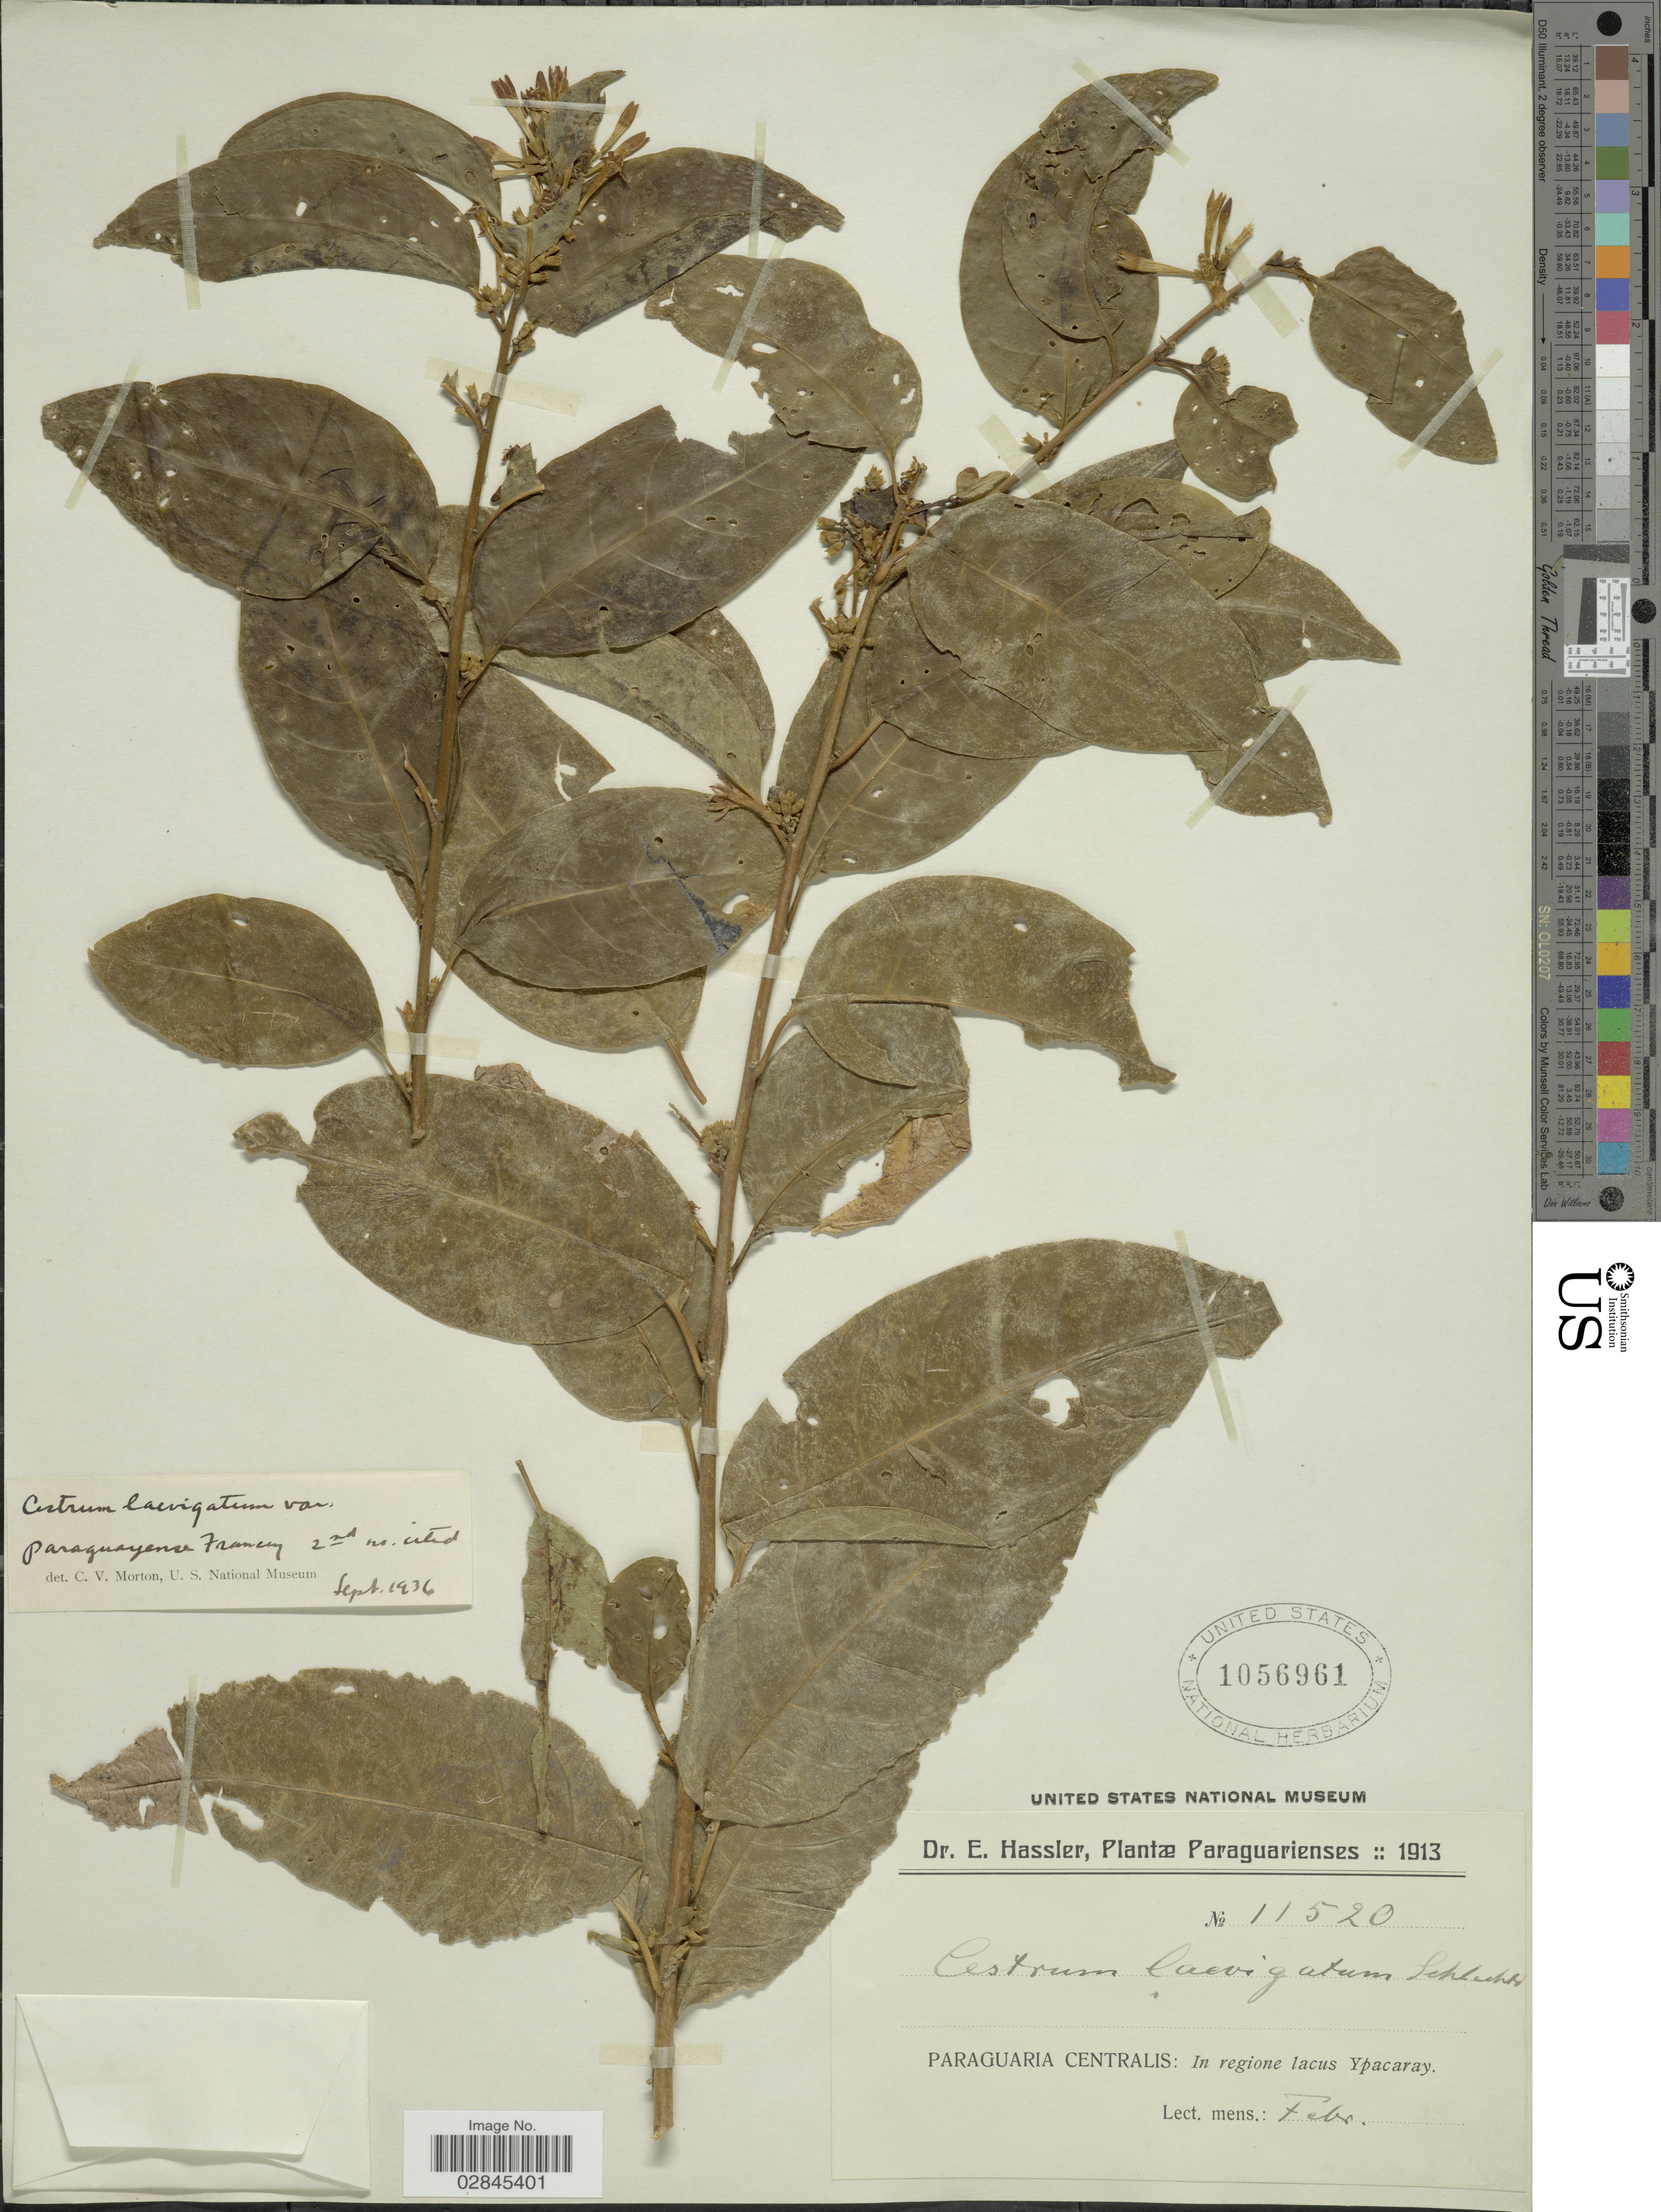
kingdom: Plantae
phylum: Tracheophyta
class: Magnoliopsida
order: Solanales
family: Solanaceae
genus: Cestrum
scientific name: Cestrum laevigatum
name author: Schltdl.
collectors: E. Hassler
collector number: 11520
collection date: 1913-02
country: Paraguay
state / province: Paraguari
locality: Paraguaria Centralis: In regione lacus Ypacaray.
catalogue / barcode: US 1056961